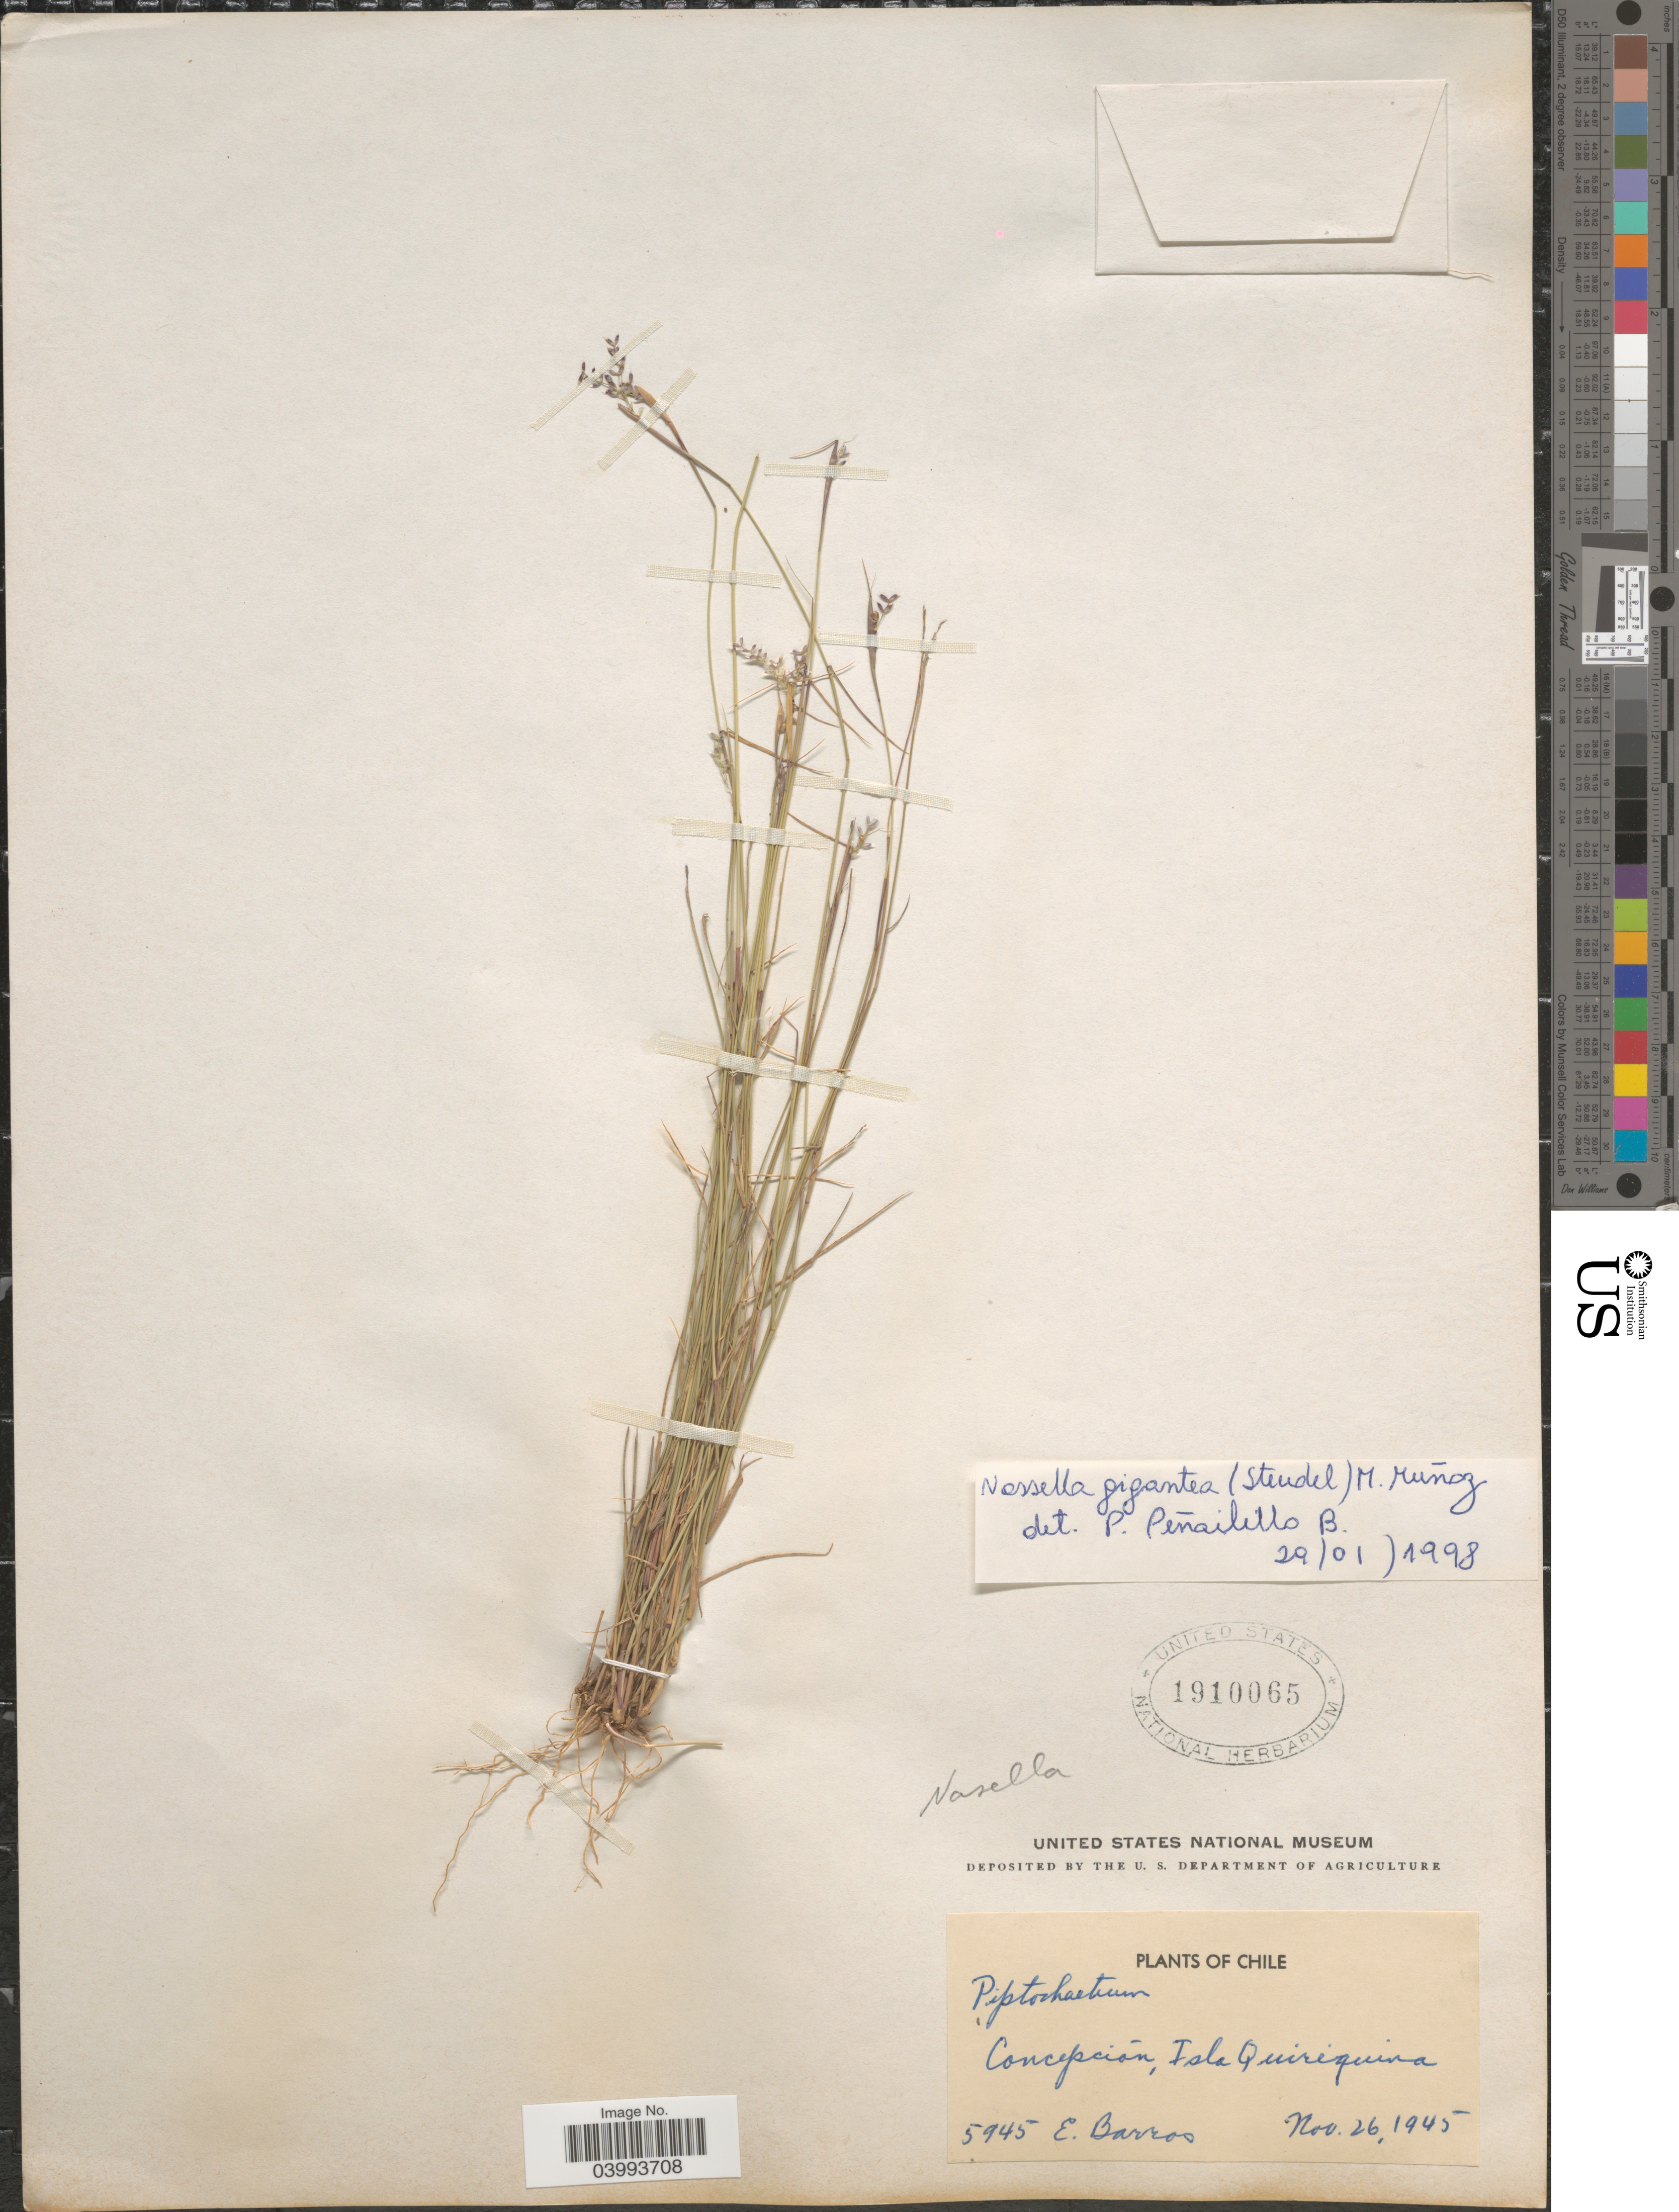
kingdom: Plantae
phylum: Tracheophyta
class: Liliopsida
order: Poales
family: Poaceae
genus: Nassella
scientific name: Nassella gigantea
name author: (Steud.) Muñoz-Schick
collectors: E. Barros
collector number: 5945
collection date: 1945-11-26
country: Chile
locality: Concepción, Isla Quirequina.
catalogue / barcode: US 1910065